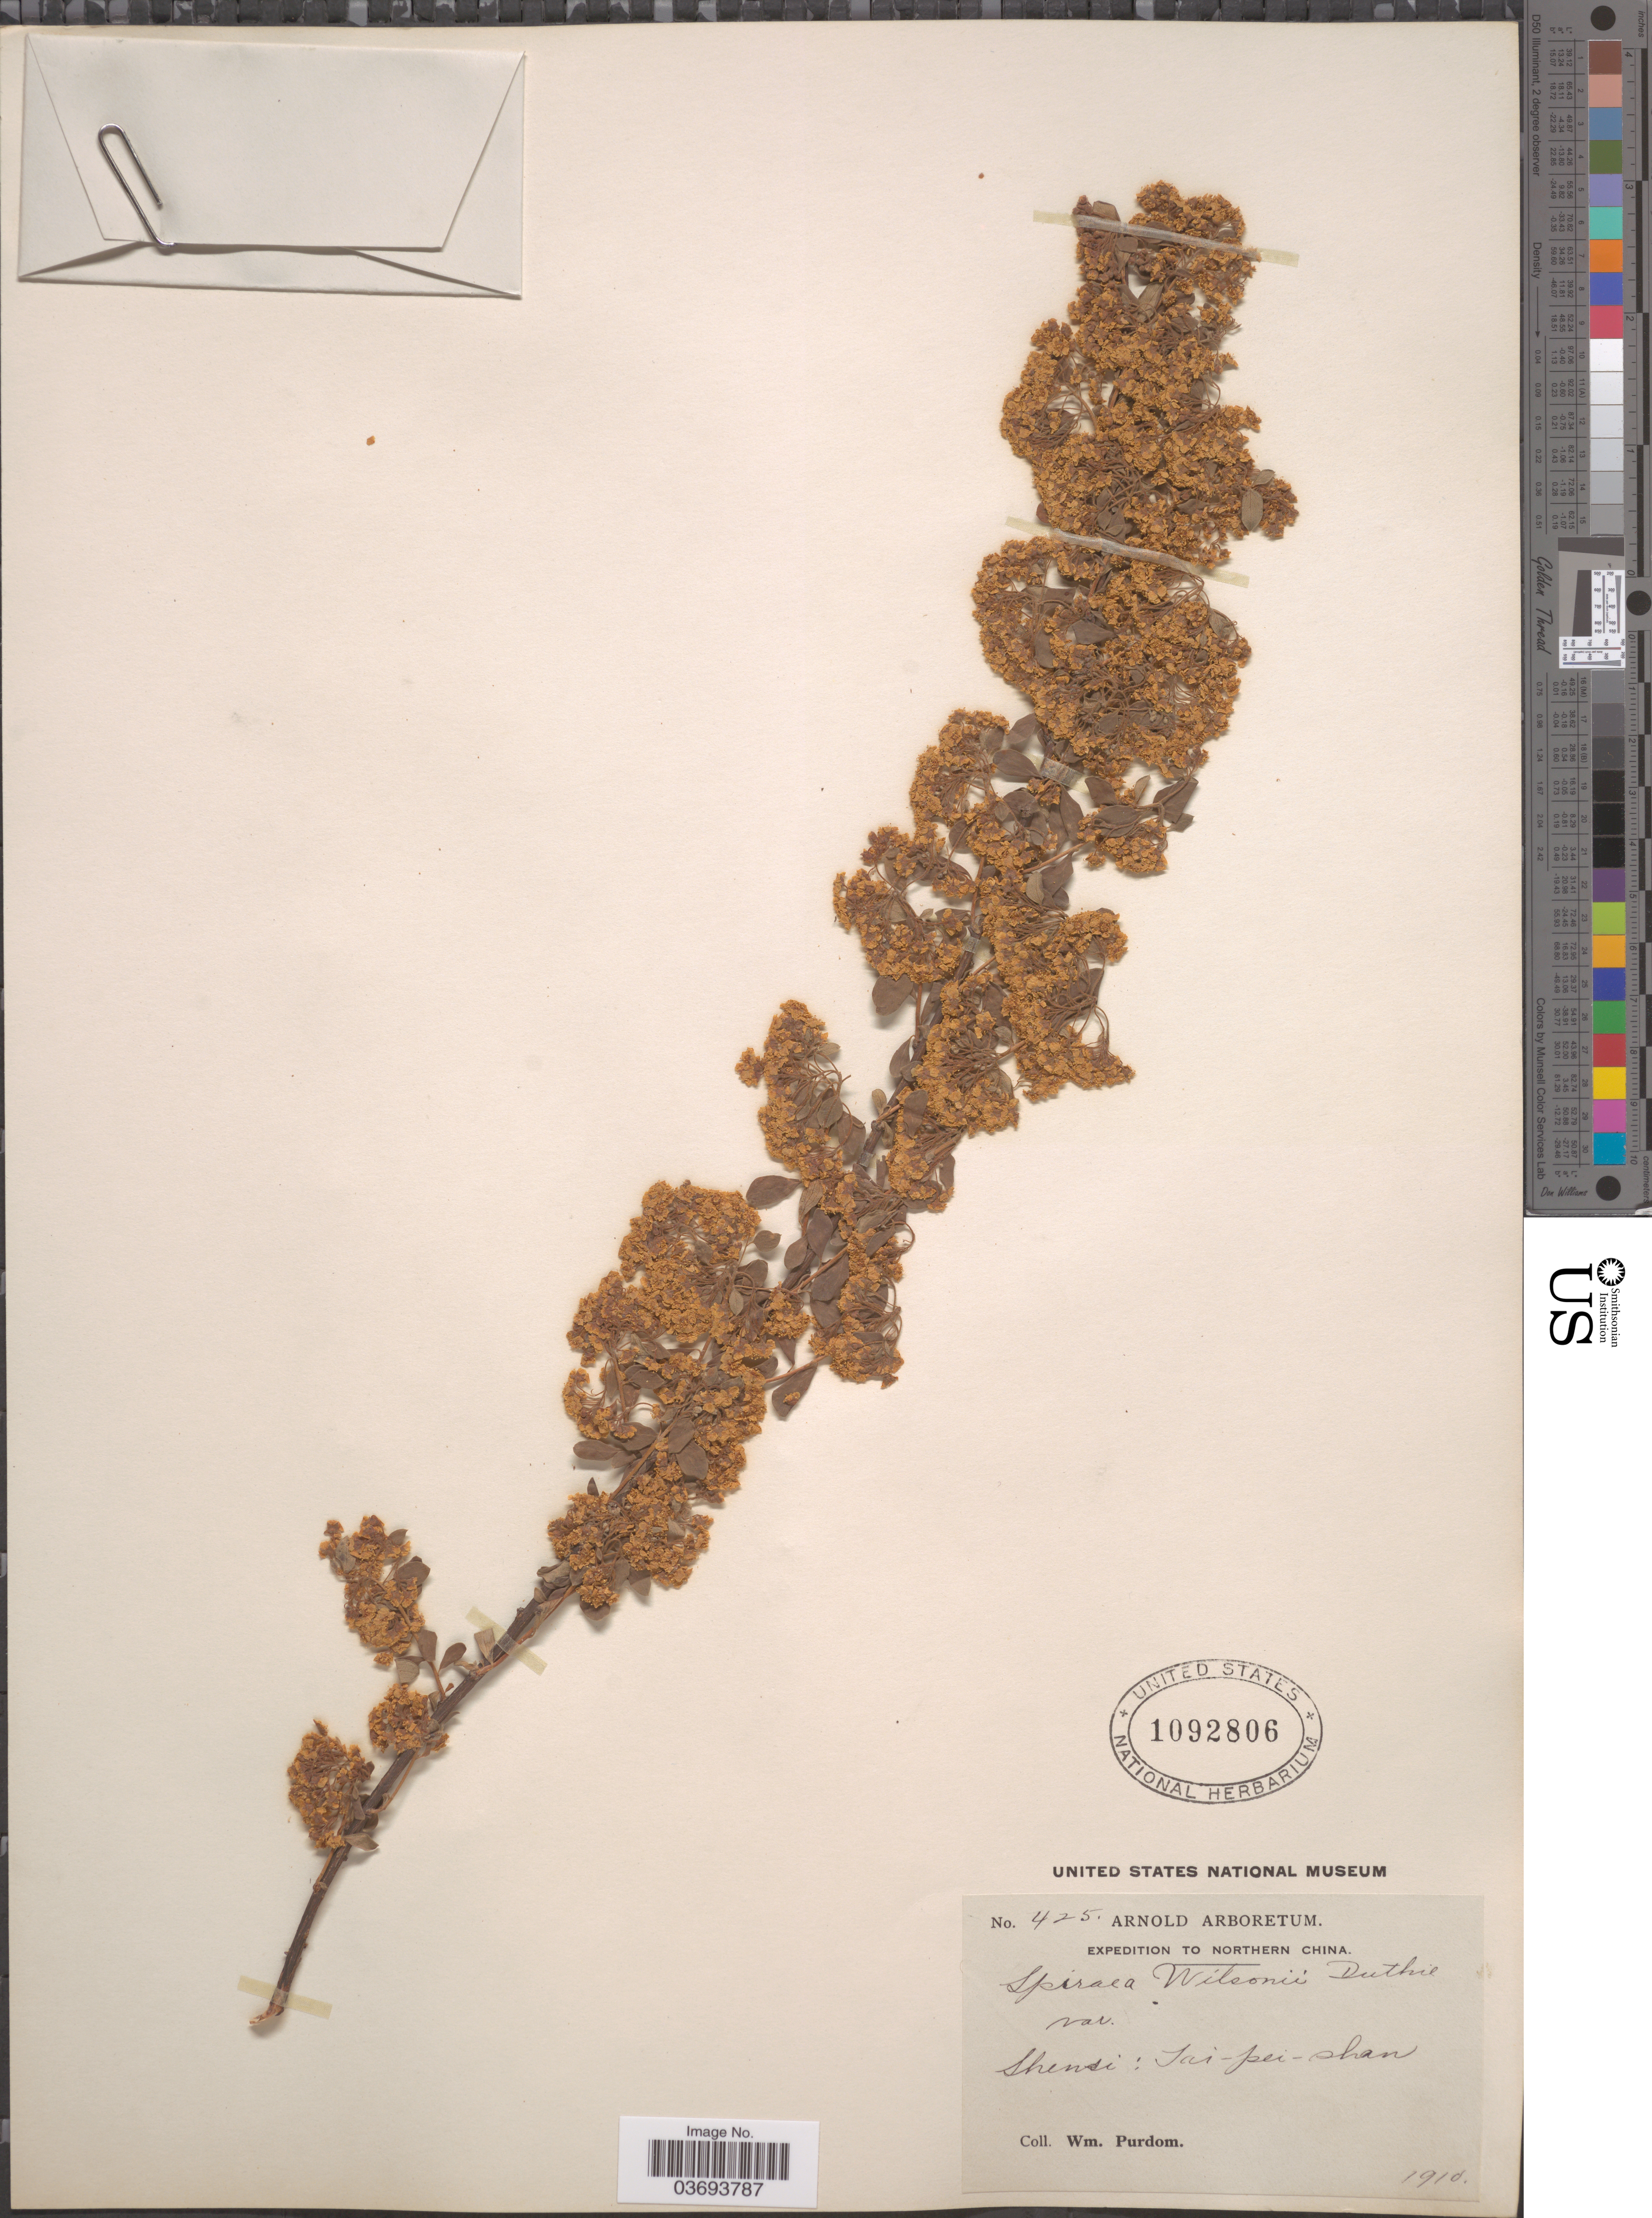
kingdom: Plantae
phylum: Tracheophyta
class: Magnoliopsida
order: Rosales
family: Rosaceae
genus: Spiraea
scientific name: Spiraea wilsonii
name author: Duthie ex J.H. Veitch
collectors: W. Purdom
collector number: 425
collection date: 1910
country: China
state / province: Shaanxi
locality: Northern China. Shensi: Tai-pei-shan.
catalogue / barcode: US 1092806